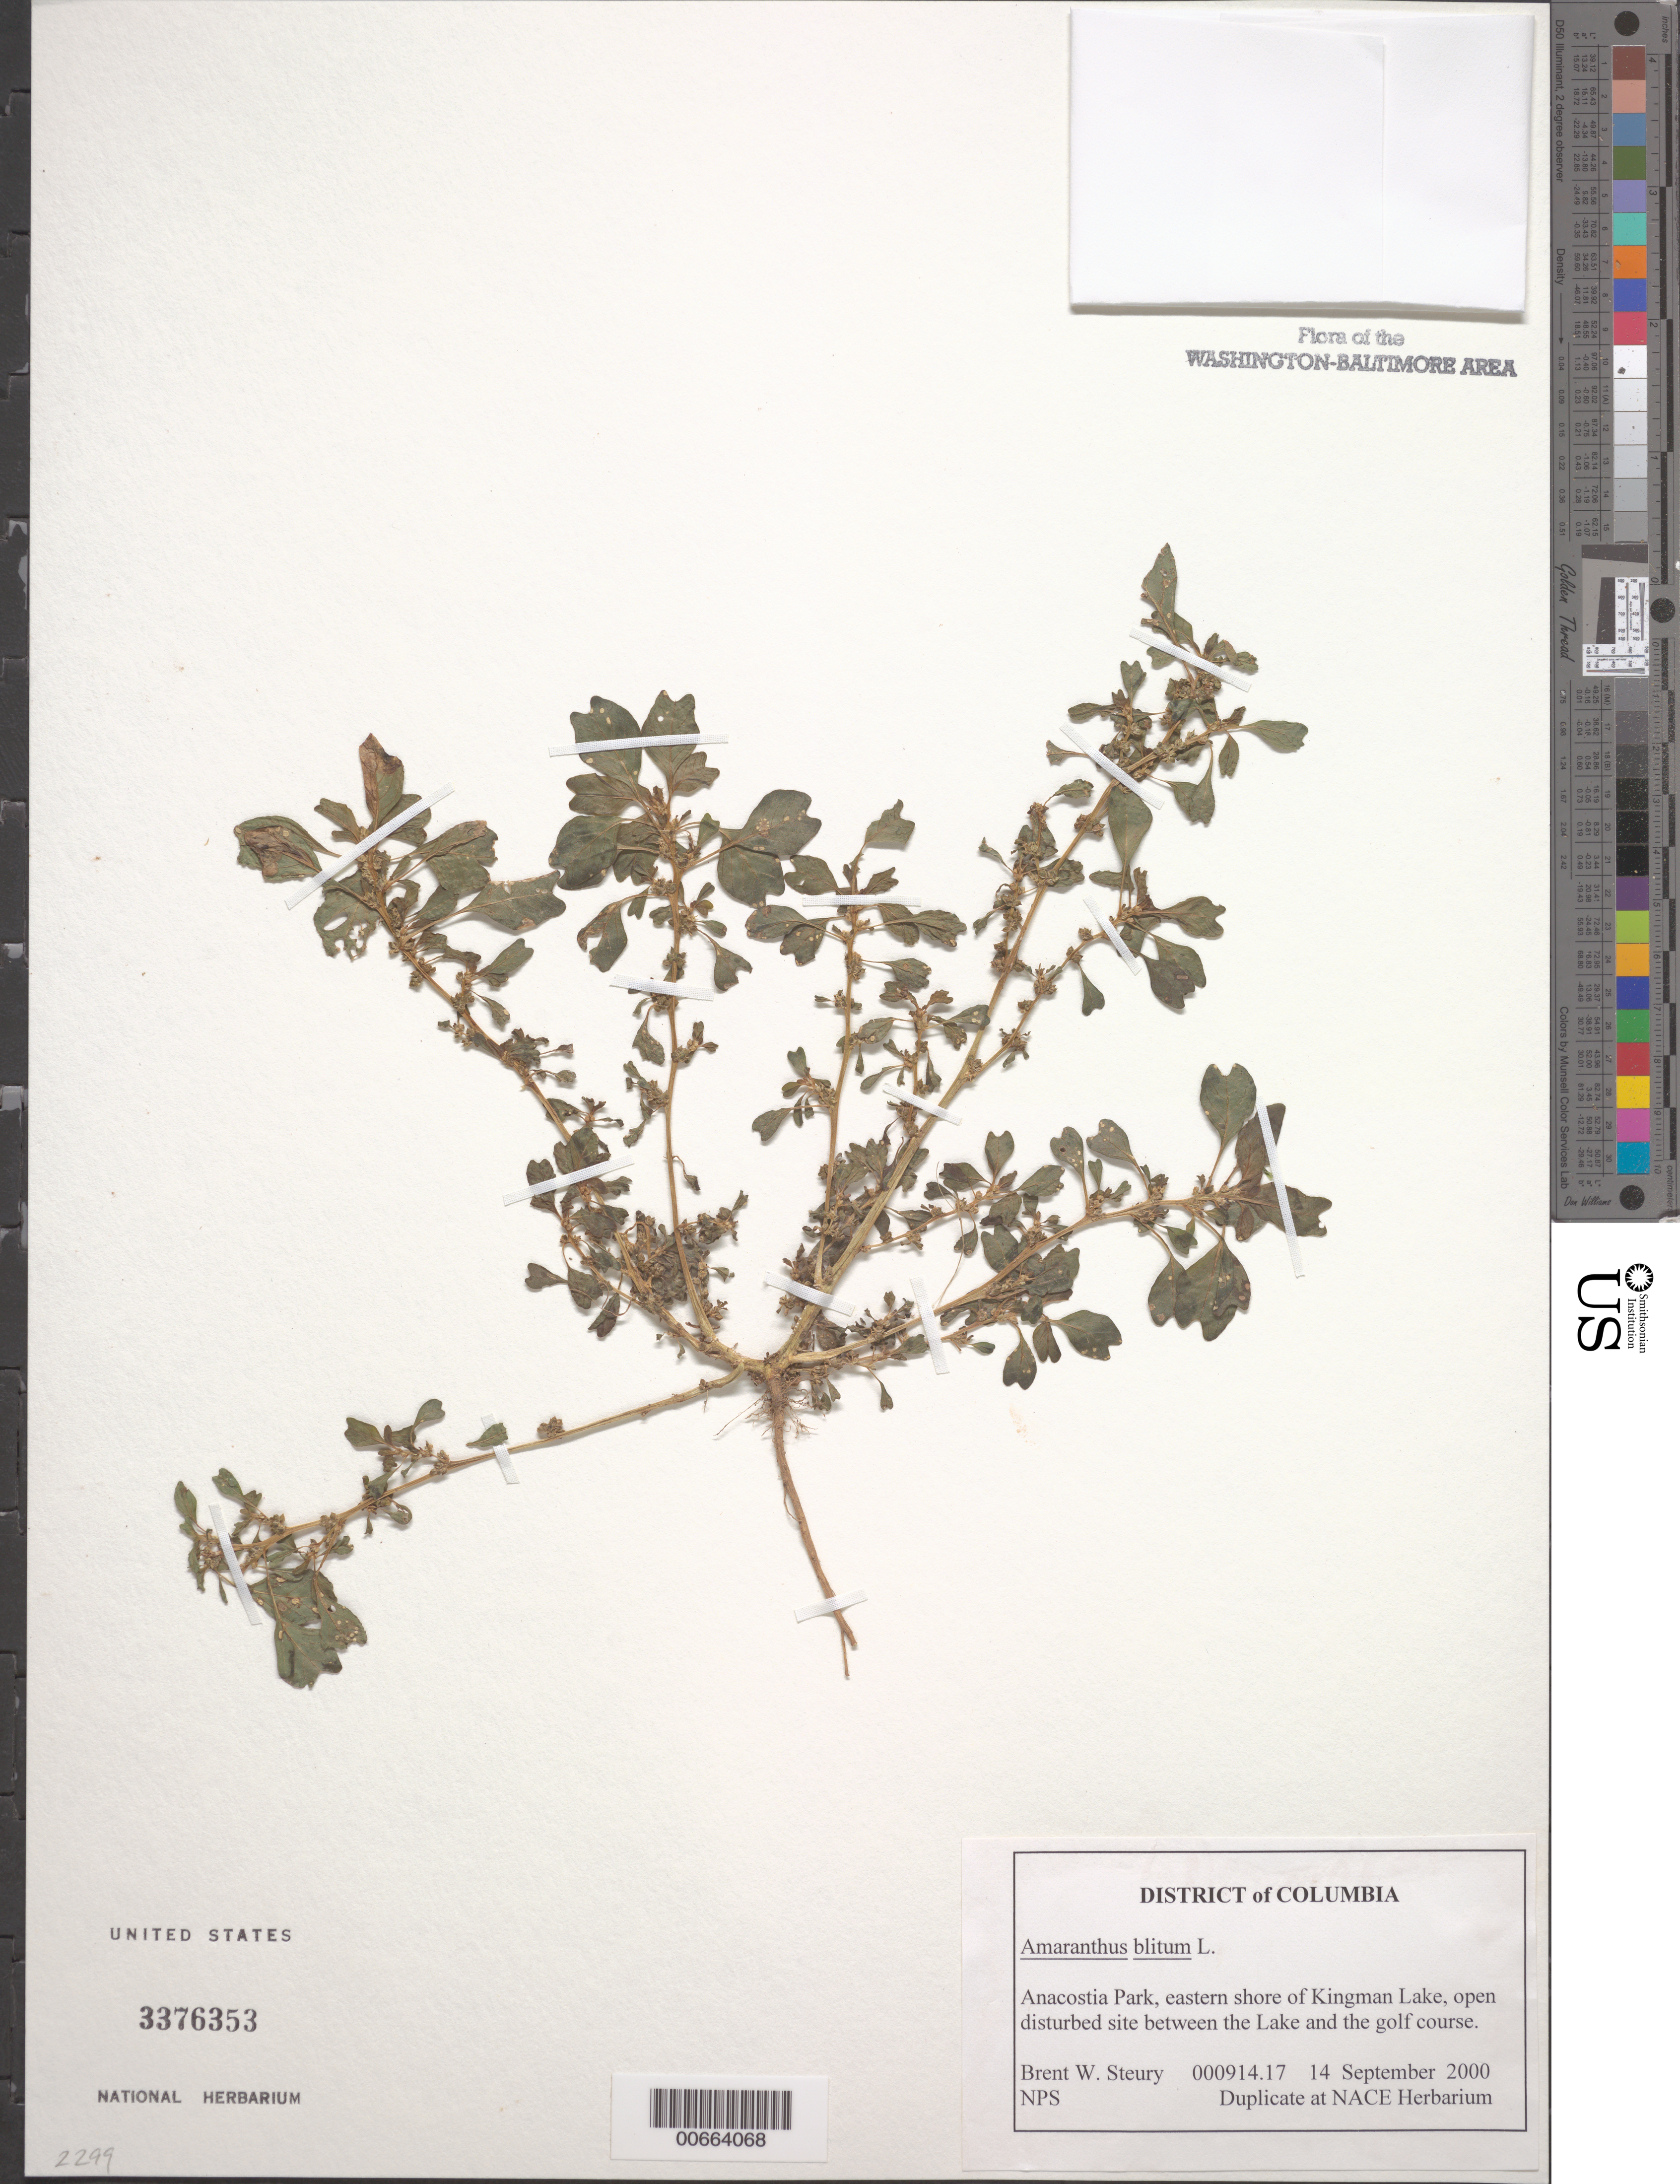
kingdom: Plantae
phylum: Tracheophyta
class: Magnoliopsida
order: Caryophyllales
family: Amaranthaceae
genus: Amaranthus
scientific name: Amaranthus blitum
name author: L.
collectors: B. Steury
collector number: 914.17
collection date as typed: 14 Sep 2000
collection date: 2000-09-14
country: United States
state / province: District of Columbia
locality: Anacostia Park, eastern shore of Kingman Lake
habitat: Open disturbed site between the Lake and the golf course.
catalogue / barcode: US 3376353